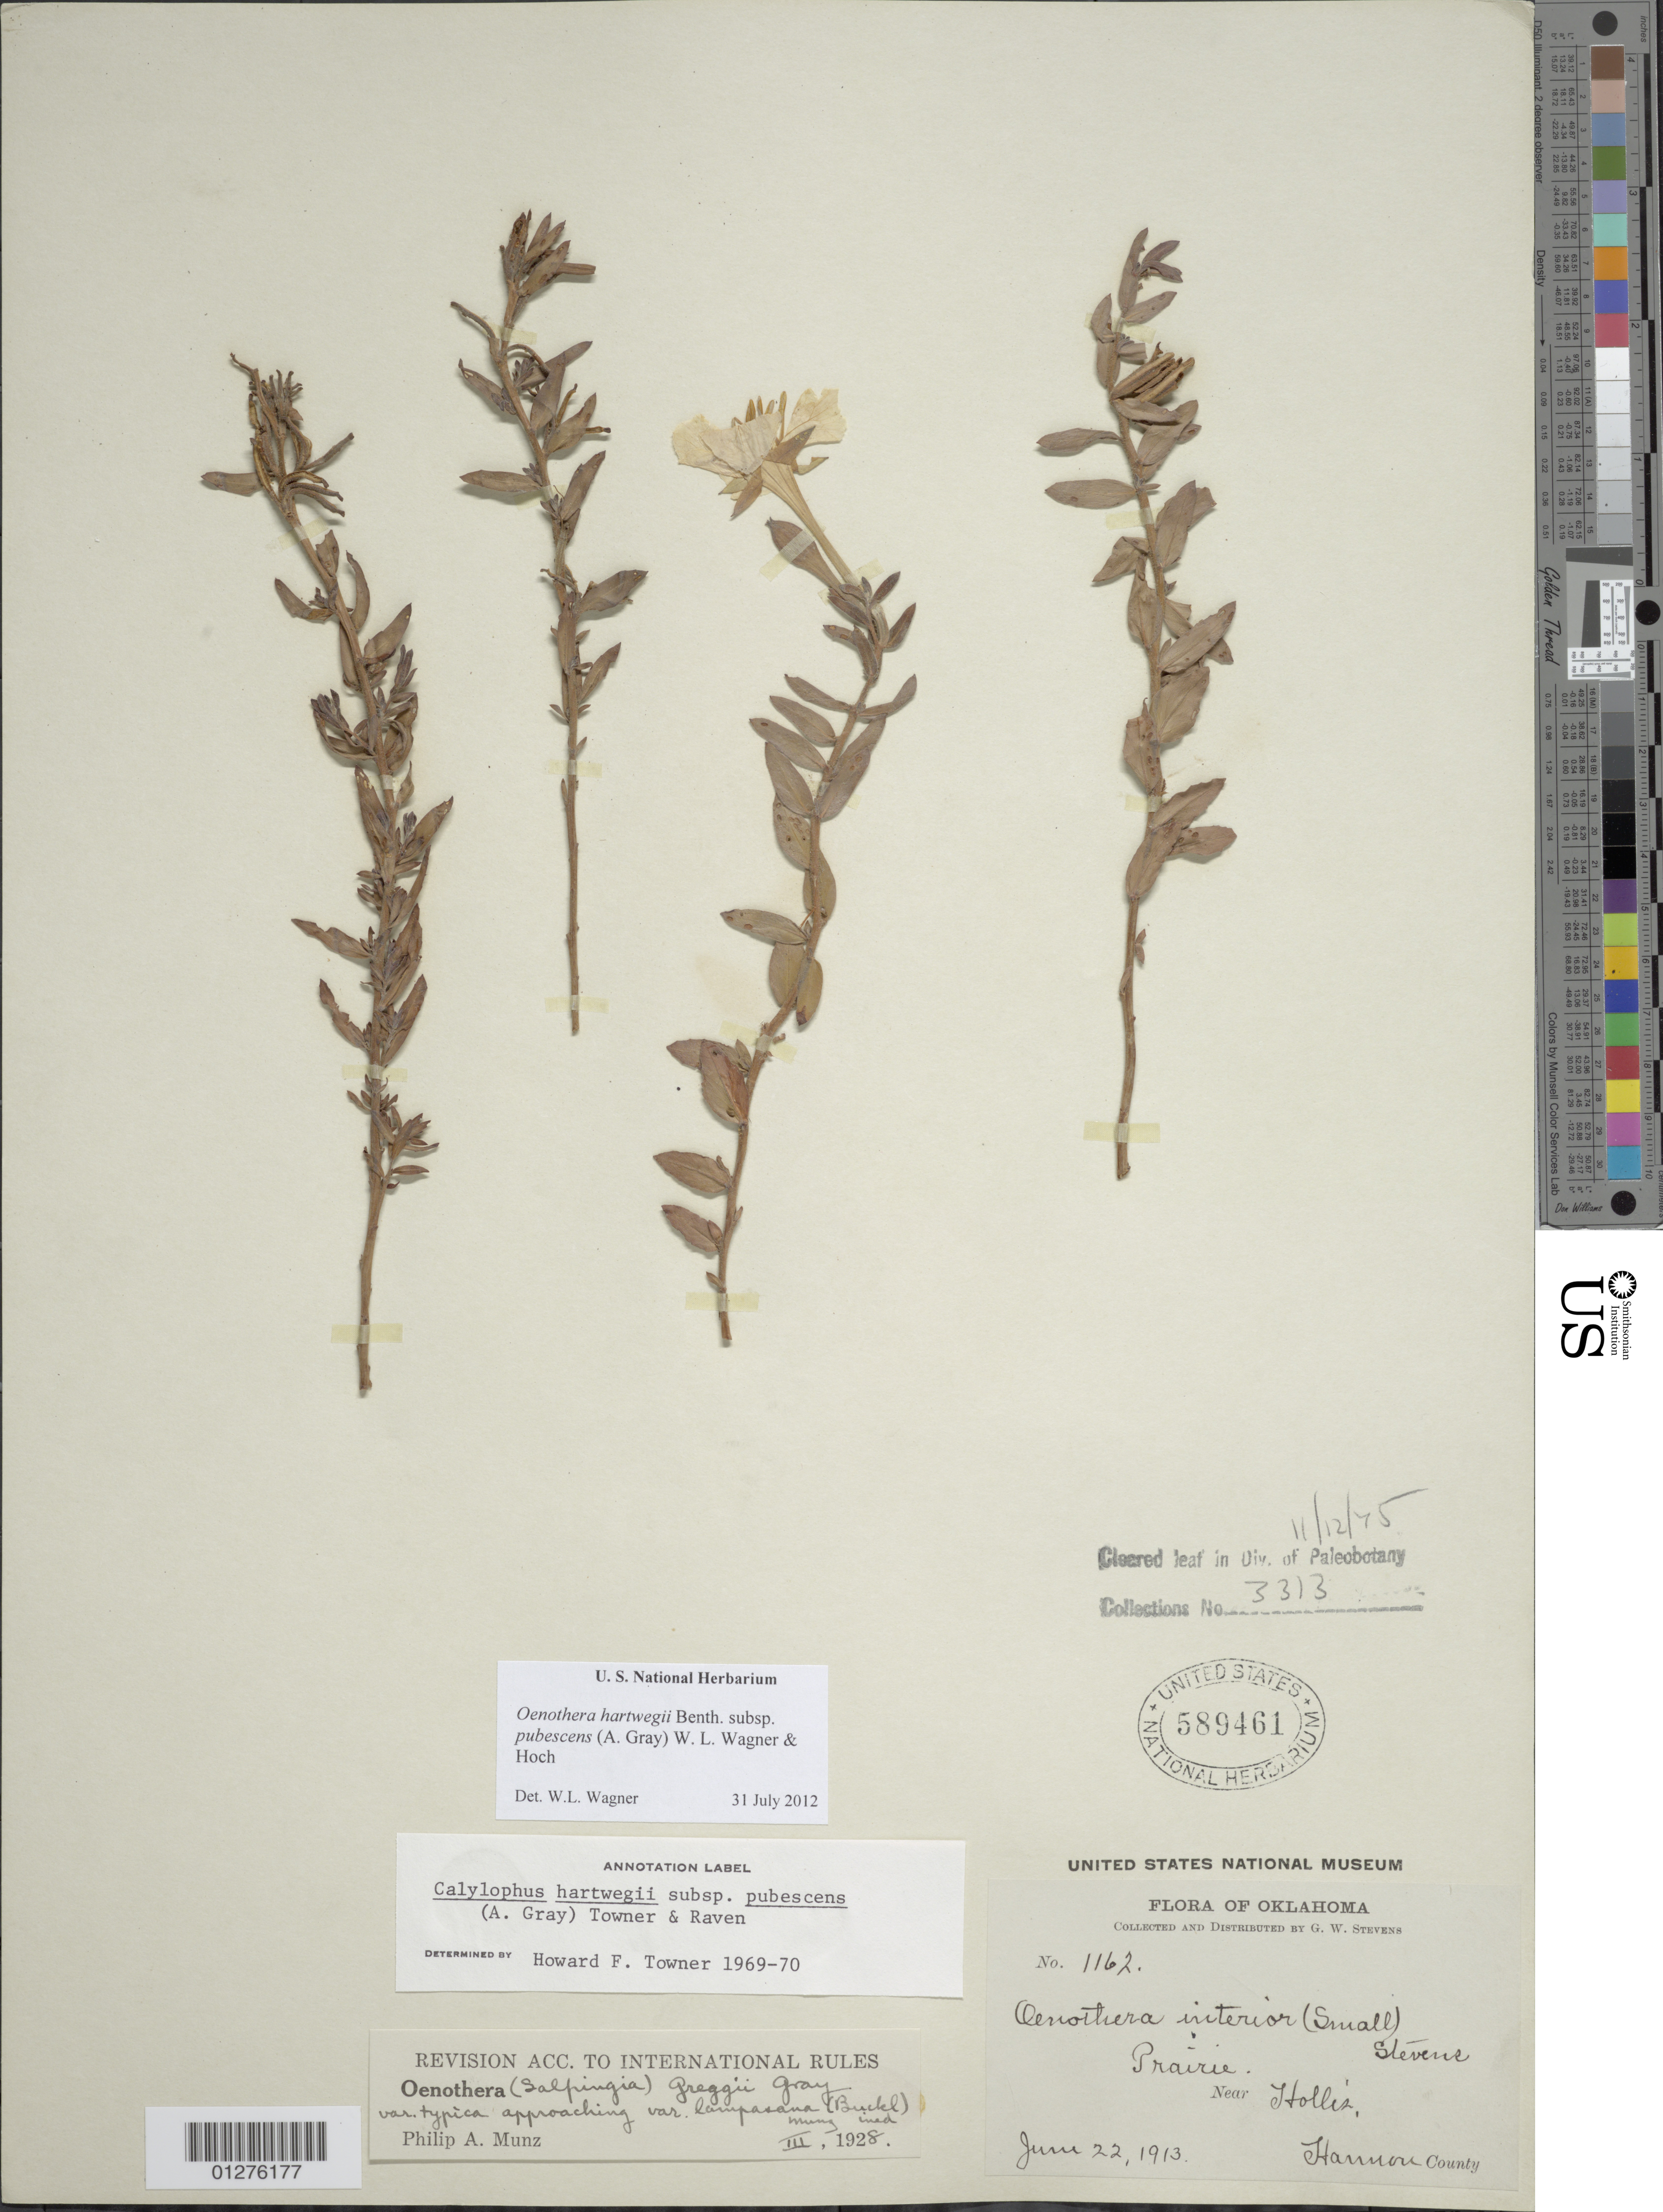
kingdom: Plantae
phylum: Tracheophyta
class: Magnoliopsida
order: Myrtales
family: Onagraceae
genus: Oenothera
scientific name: Oenothera hartwegii subsp. pubescens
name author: (A. Gray) W.L. Wagner & Hoch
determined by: Wagner, W. L., (BOT), Smithsonian Institution - National Museum of Natural History (UNITED STATES)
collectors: G. W. Stevens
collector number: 1162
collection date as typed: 22 Jun 1913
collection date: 1913-06-22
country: United States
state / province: Oklahoma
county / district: Harmon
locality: Near hollis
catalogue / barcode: US 589461